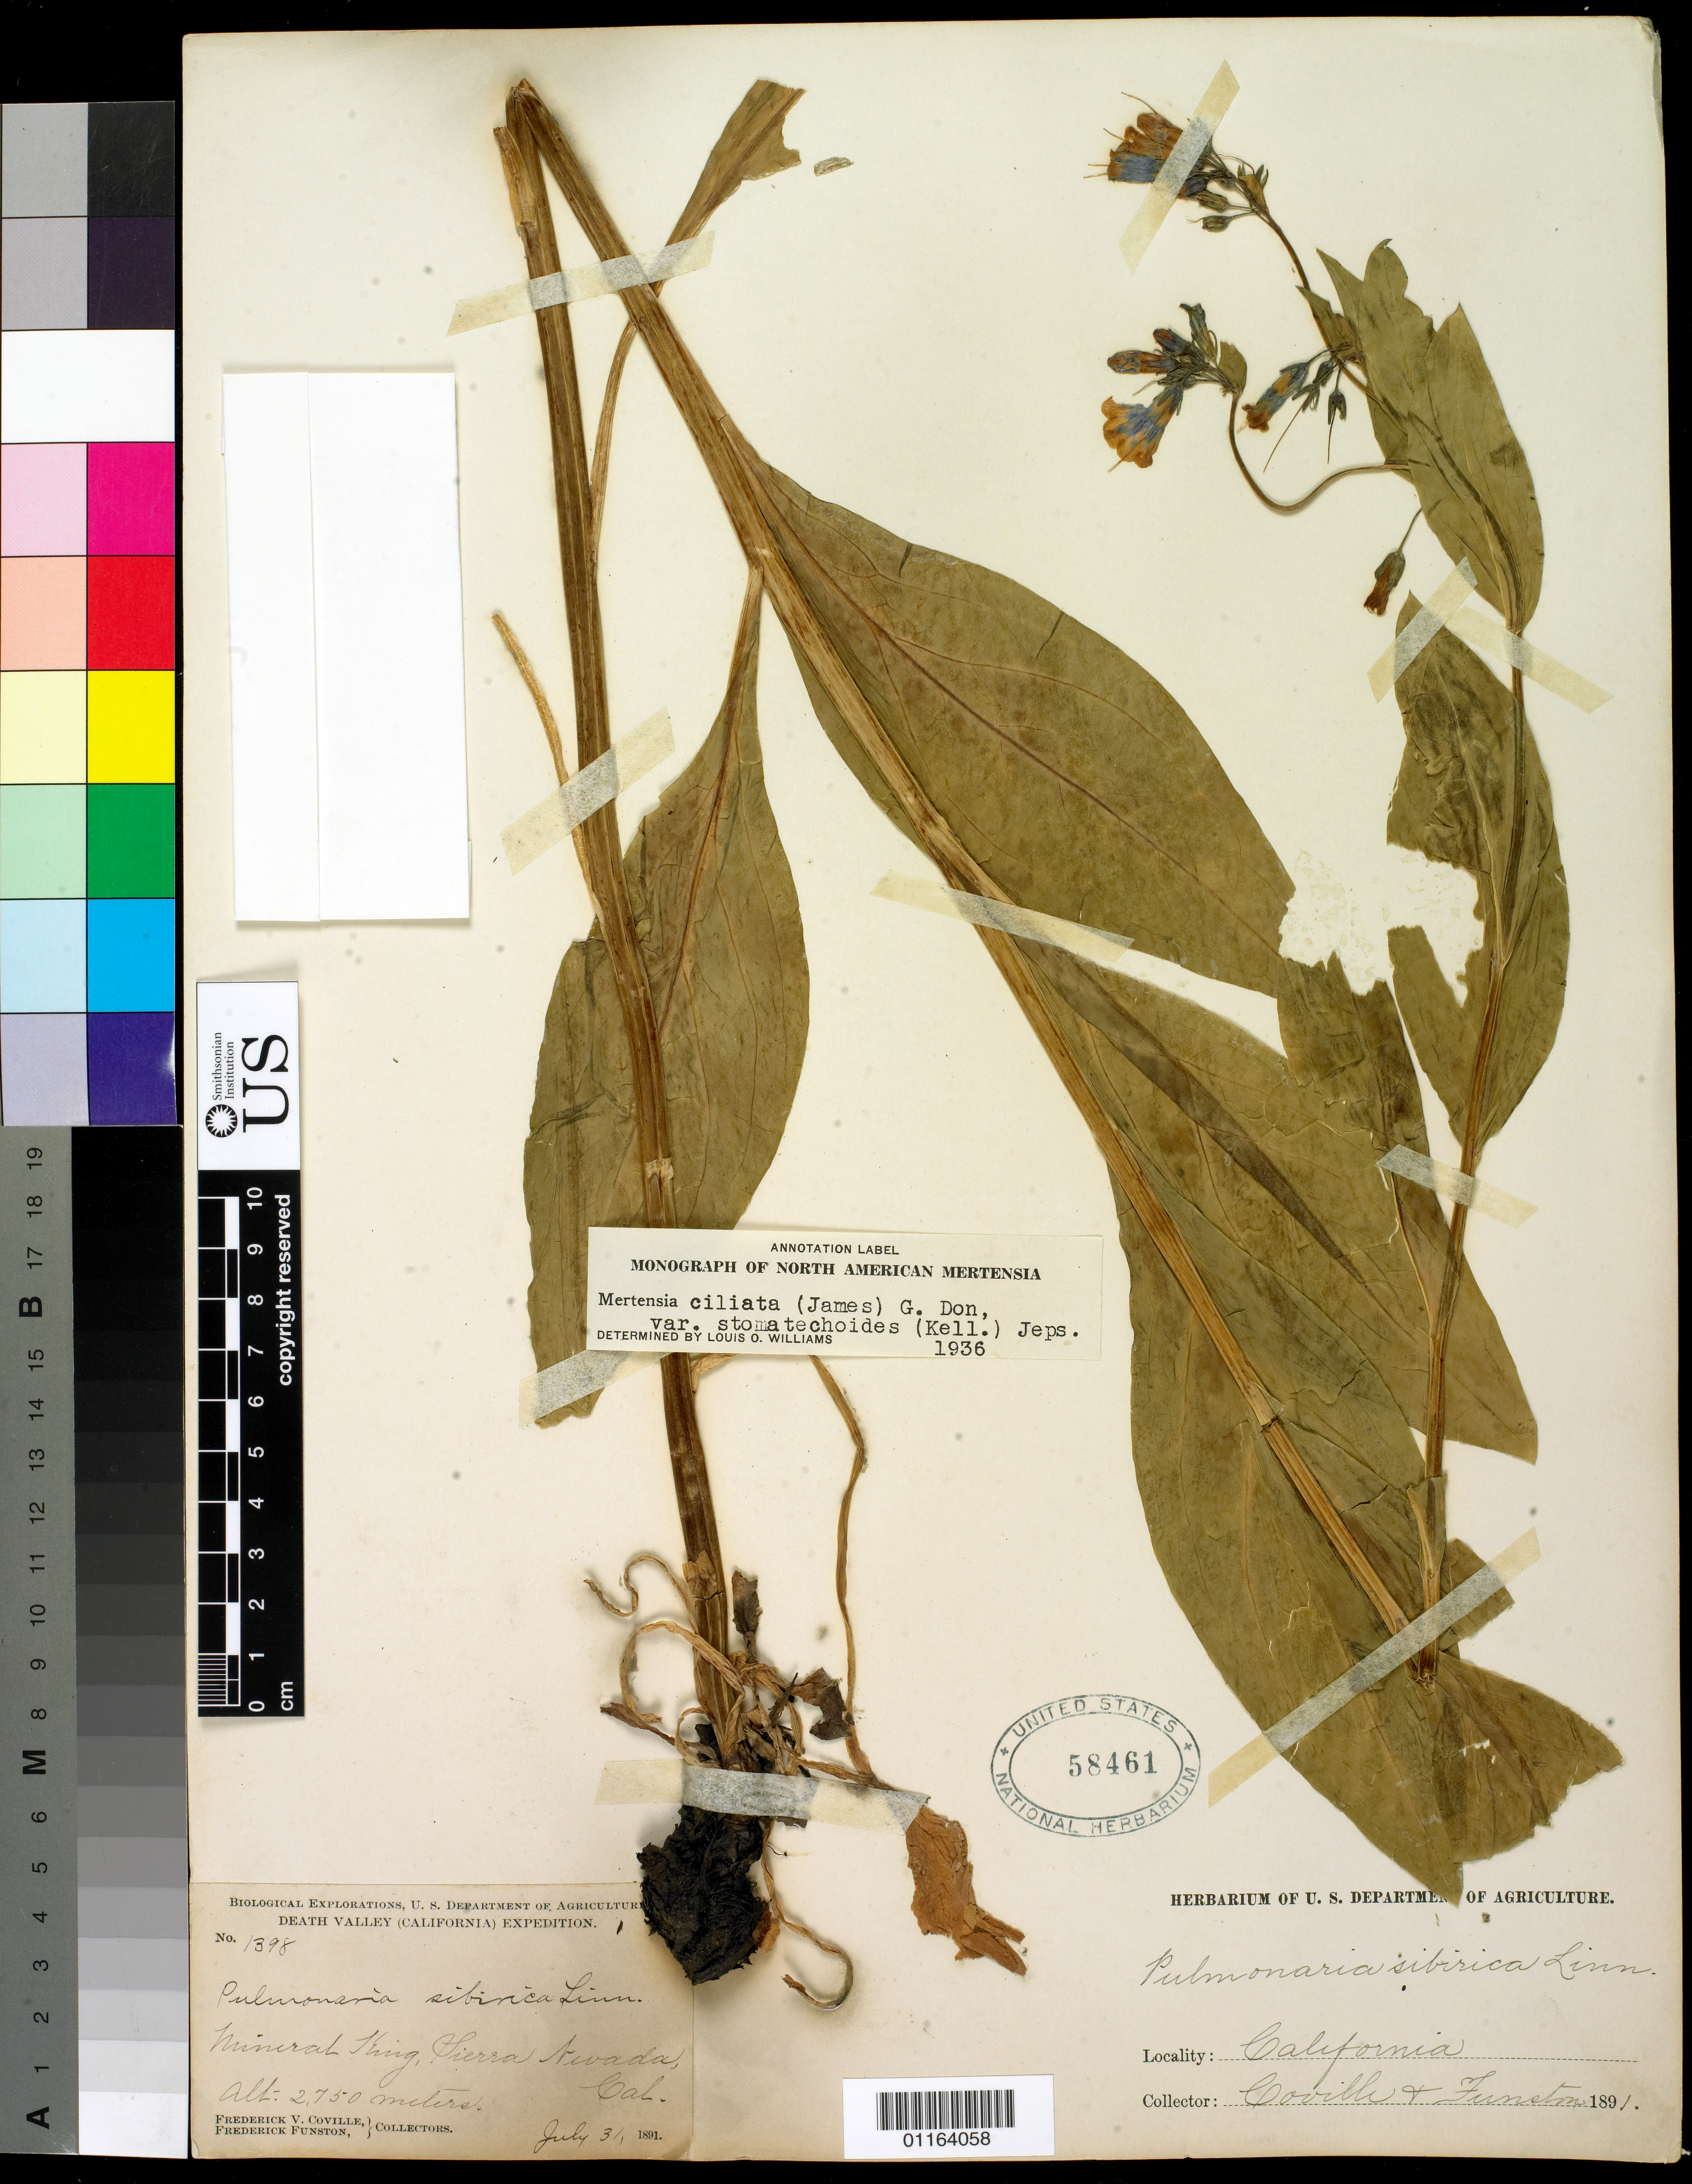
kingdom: Plantae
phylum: Tracheophyta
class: Magnoliopsida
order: Boraginales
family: Boraginaceae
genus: Mertensia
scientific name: Mertensia ciliata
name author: (James) G. Don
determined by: Williams, Louis O.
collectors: F. V. Coville & F. Funston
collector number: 1398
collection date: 1891-07-31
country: United States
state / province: California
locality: Mineral King, Sierra Nevada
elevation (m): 2750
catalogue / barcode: US 58461